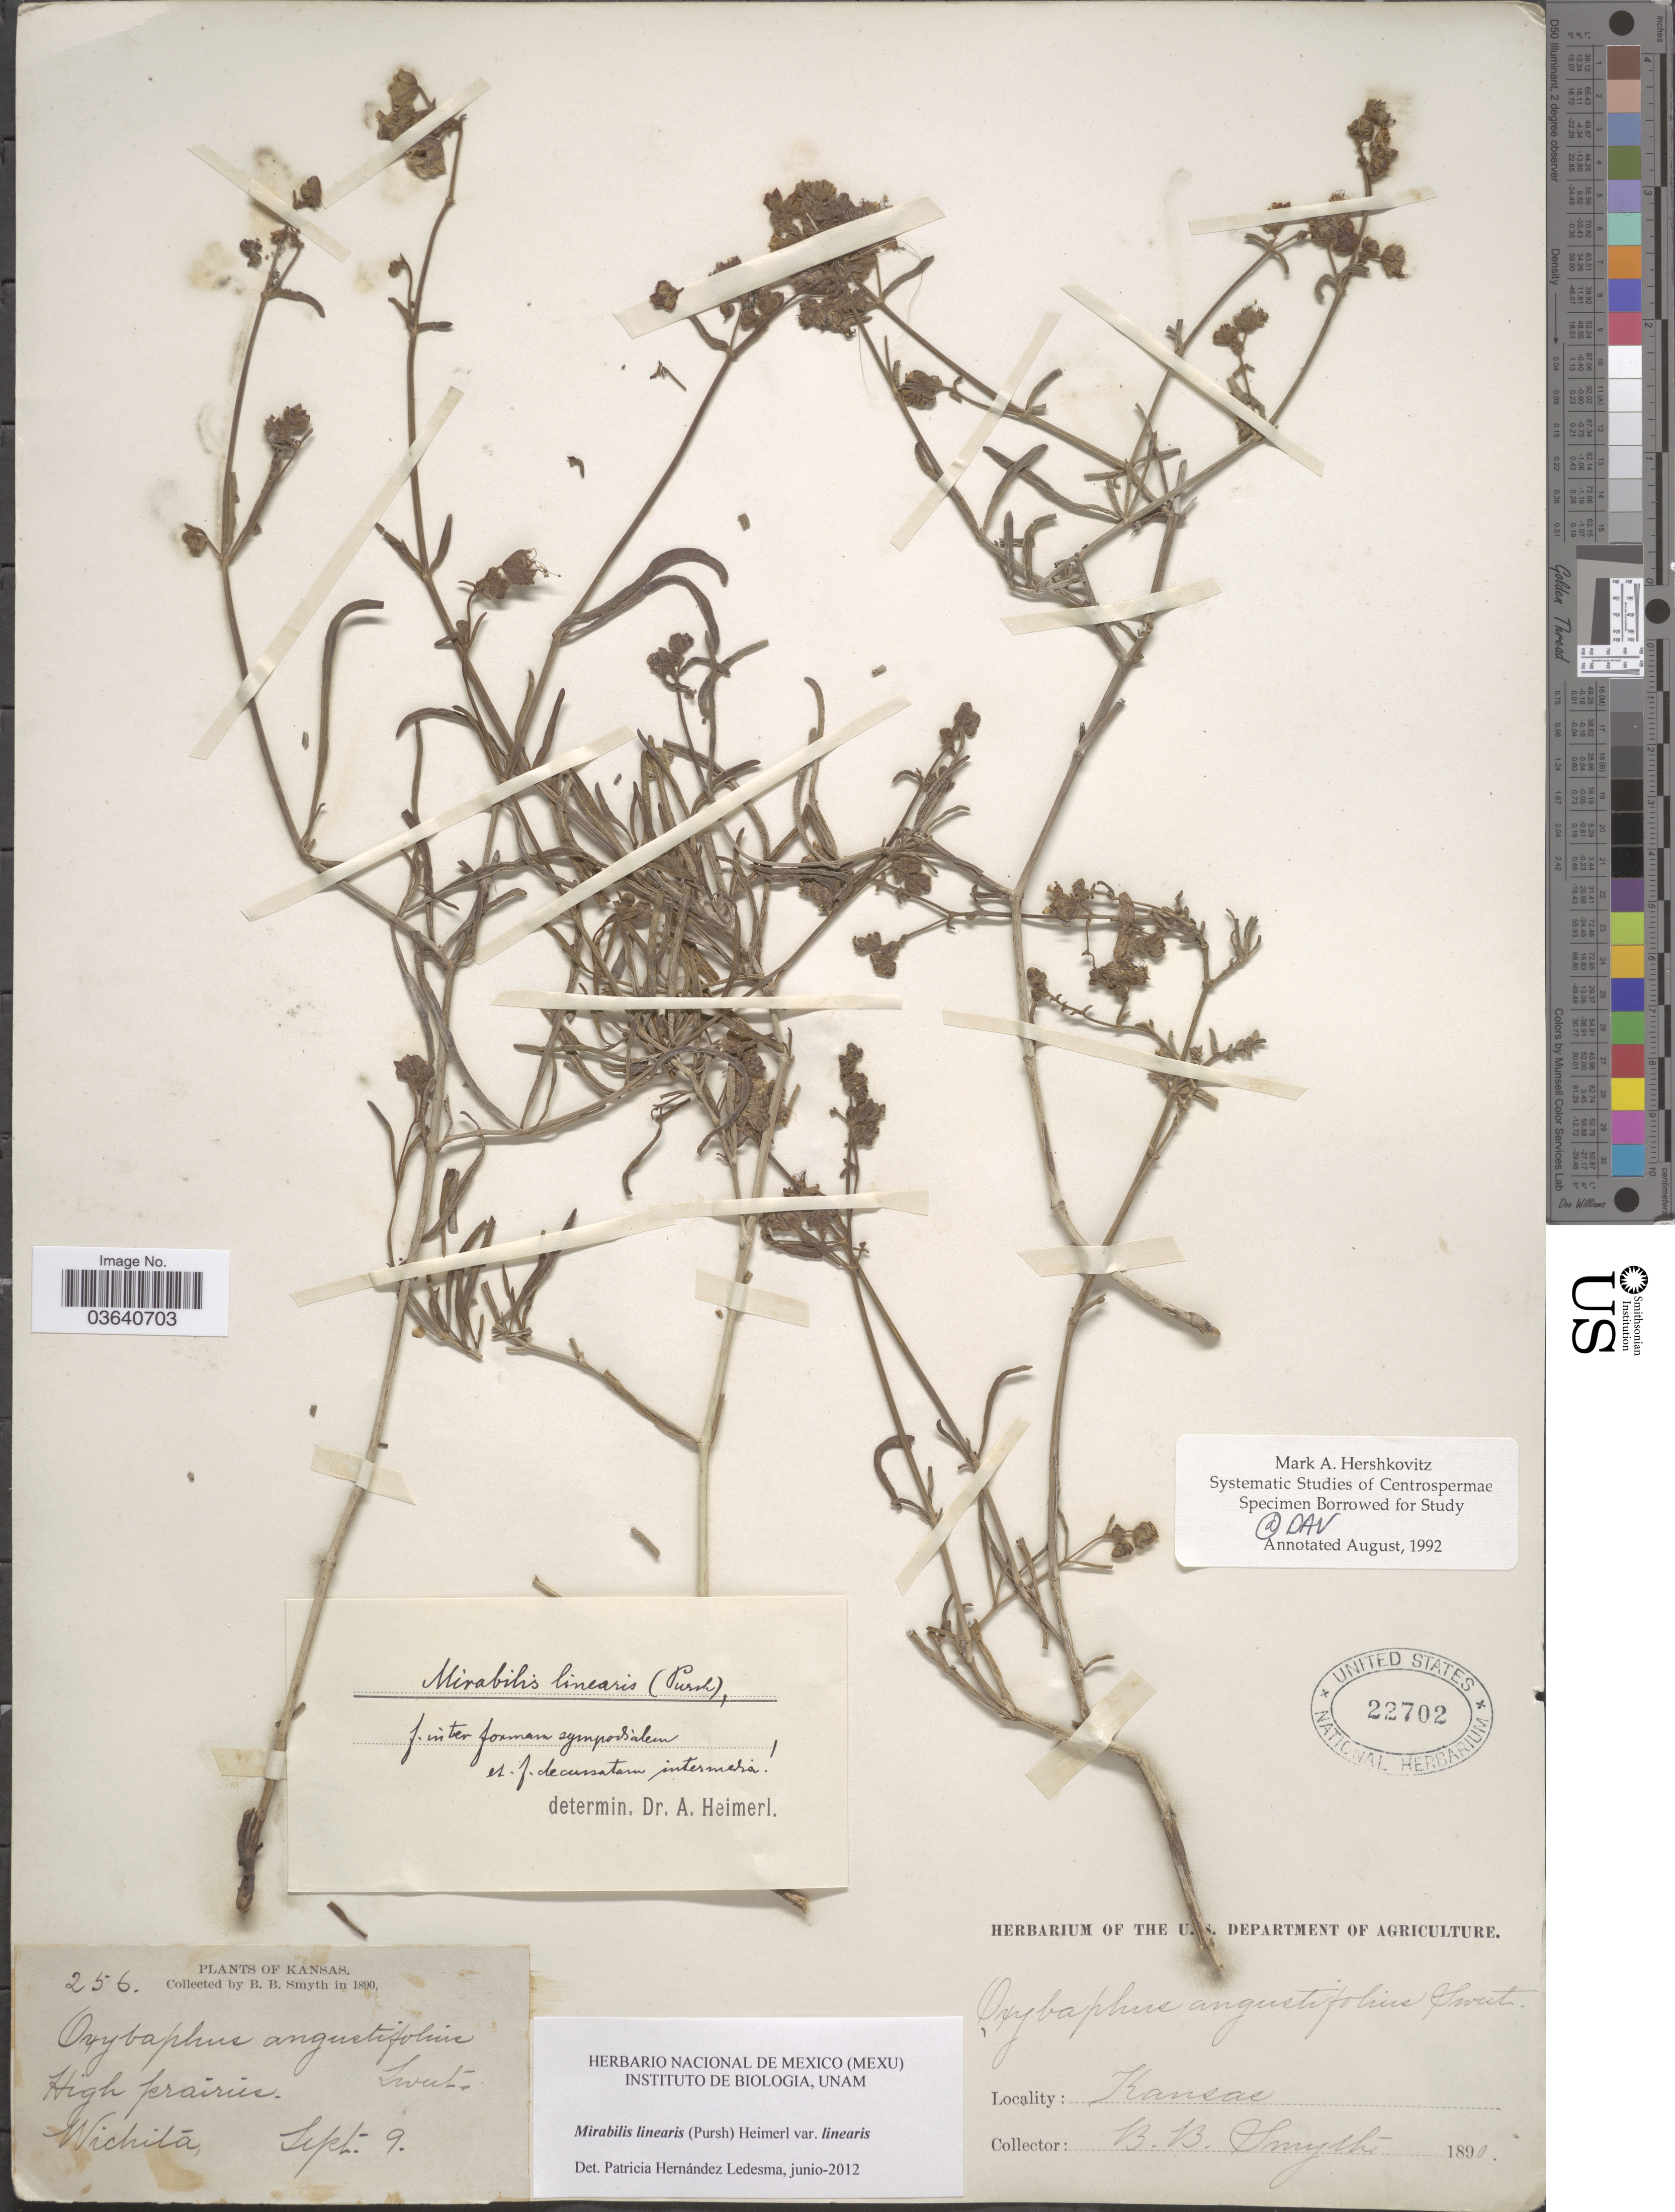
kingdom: Plantae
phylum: Tracheophyta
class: Magnoliopsida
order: Caryophyllales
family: Nyctaginaceae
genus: Mirabilis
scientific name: Mirabilis linearis var. linearis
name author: (Pursh) Heimerl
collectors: B. Smyth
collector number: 256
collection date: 1890-09-09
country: United States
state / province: Kansas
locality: Wichita.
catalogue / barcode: US 22701